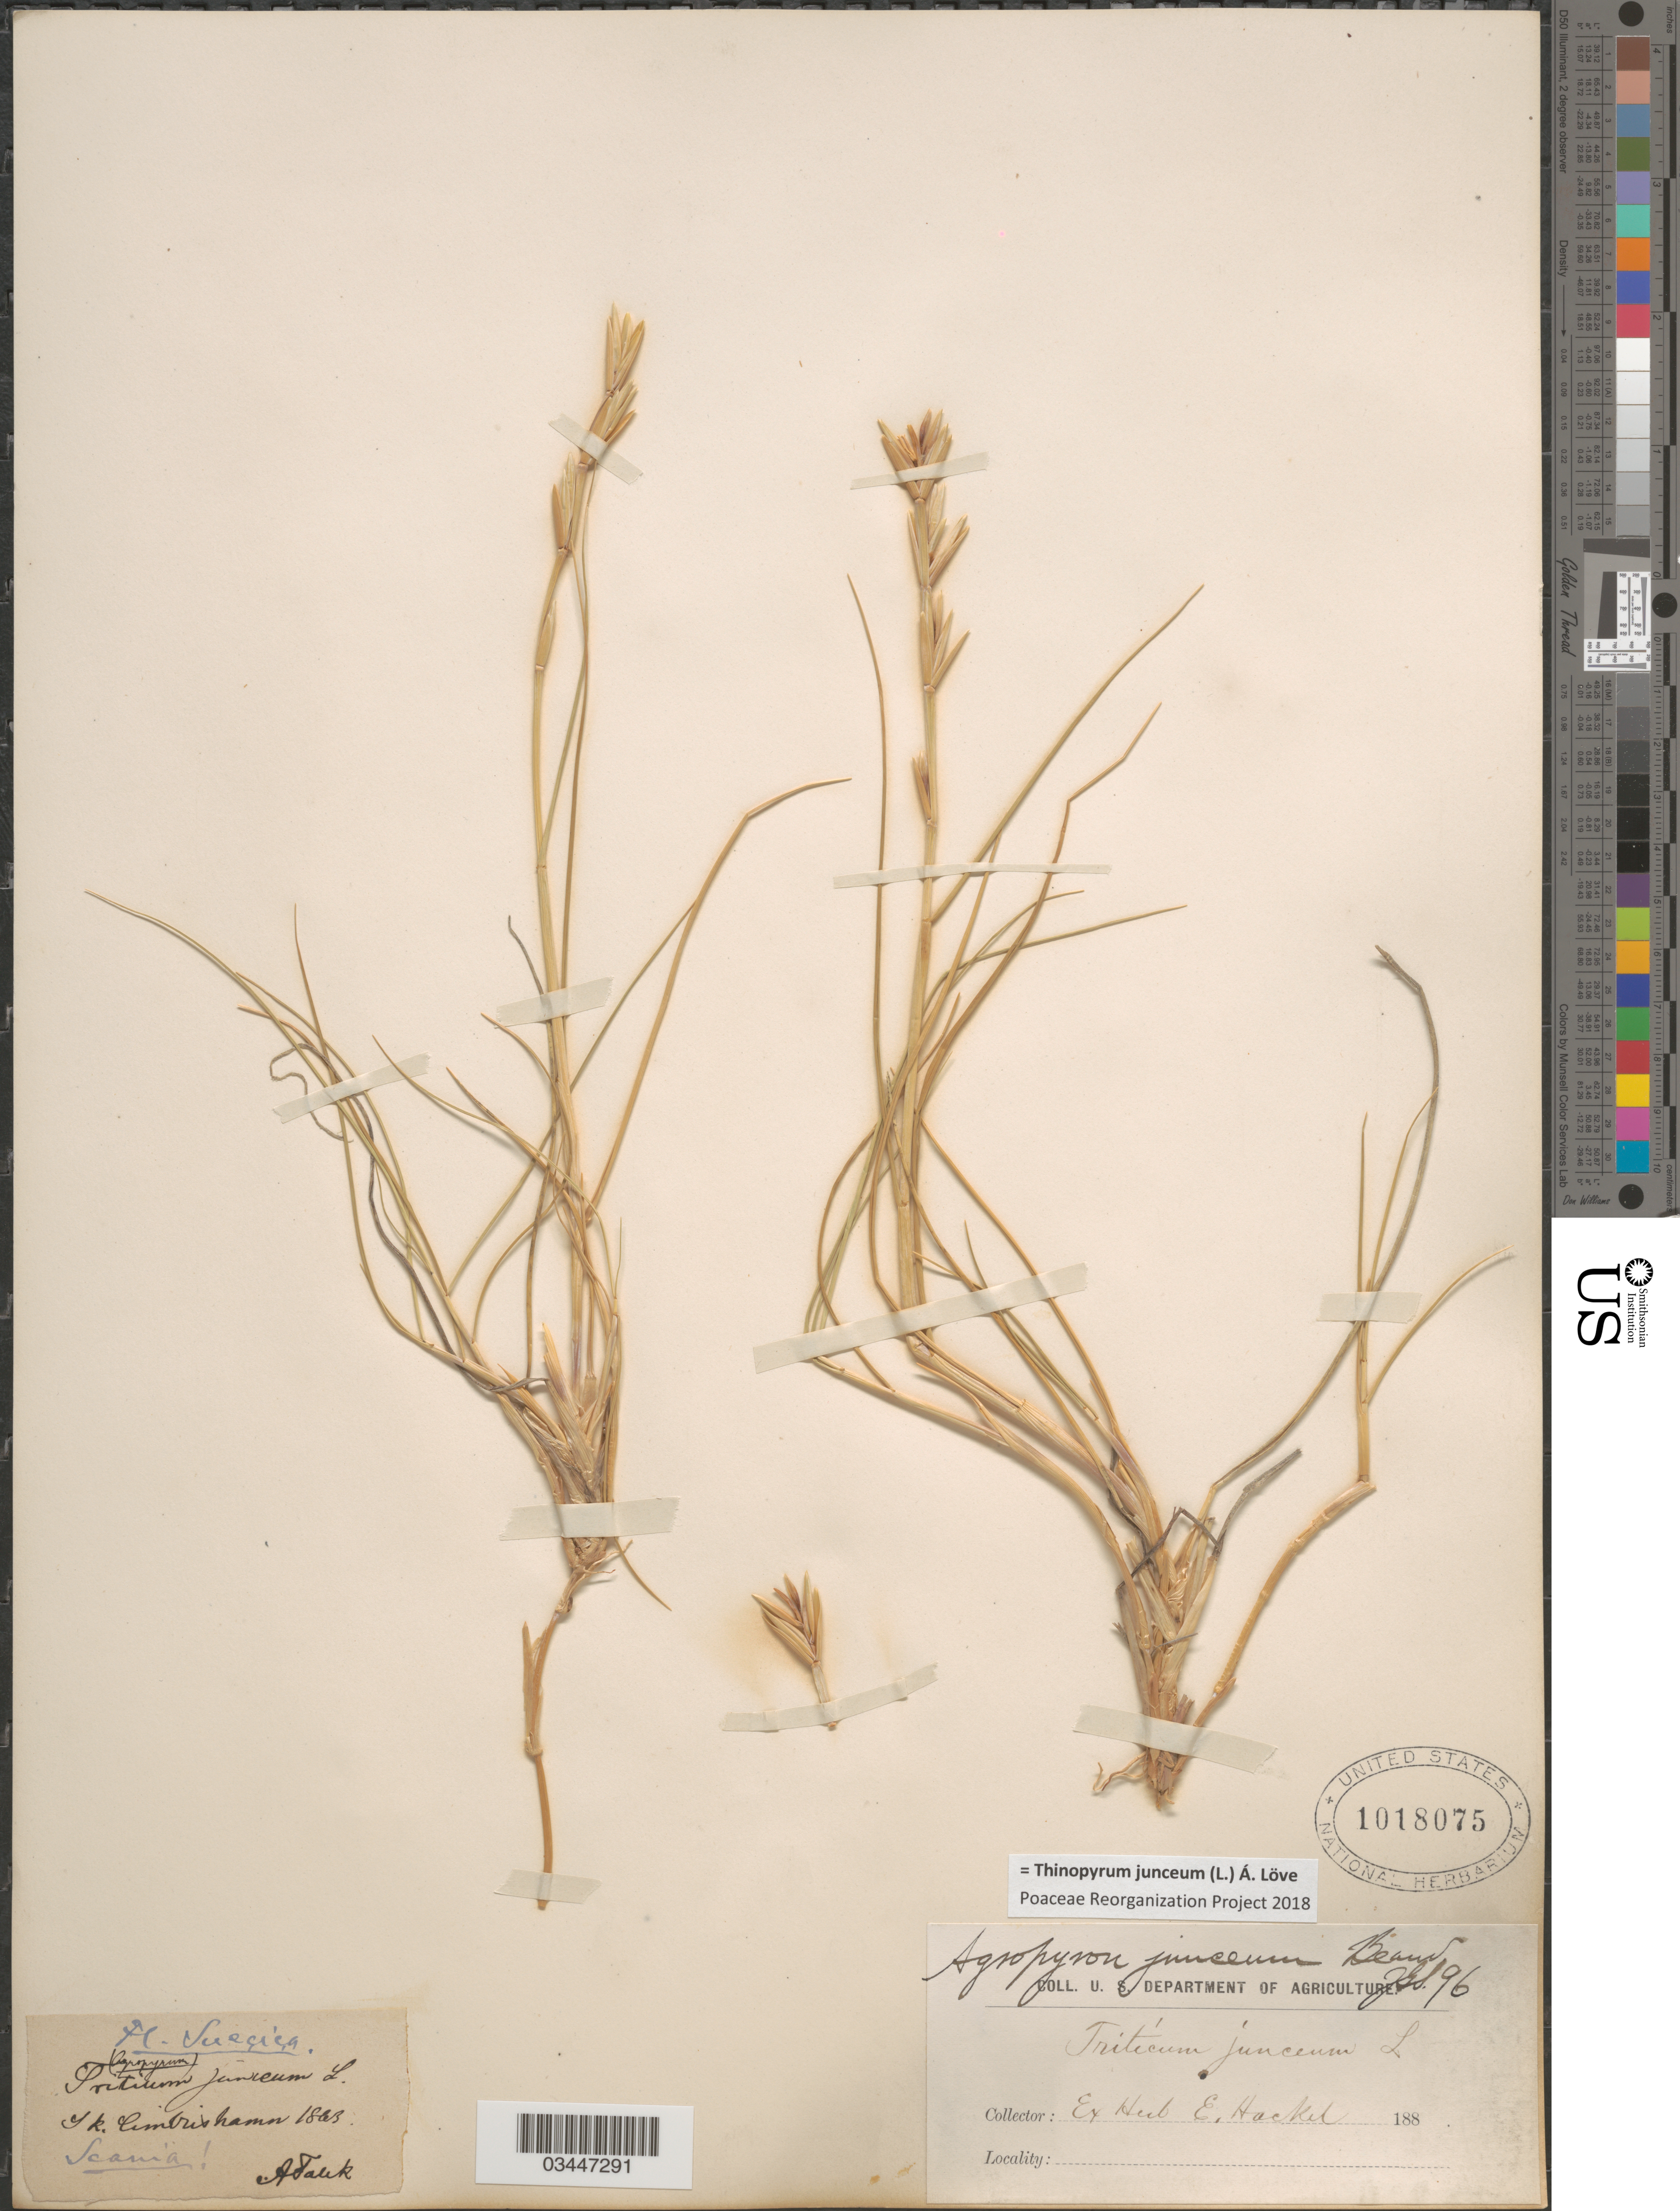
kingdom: Plantae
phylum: Tracheophyta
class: Liliopsida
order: Poales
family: Poaceae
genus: Thinopyrum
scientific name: Thinopyrum junceum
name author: (L.) Á. Löve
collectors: A. Fauk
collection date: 1863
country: Sweden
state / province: Skåne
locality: Sueçiça. Scania. Cimbrishamn.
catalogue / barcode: US 1018075